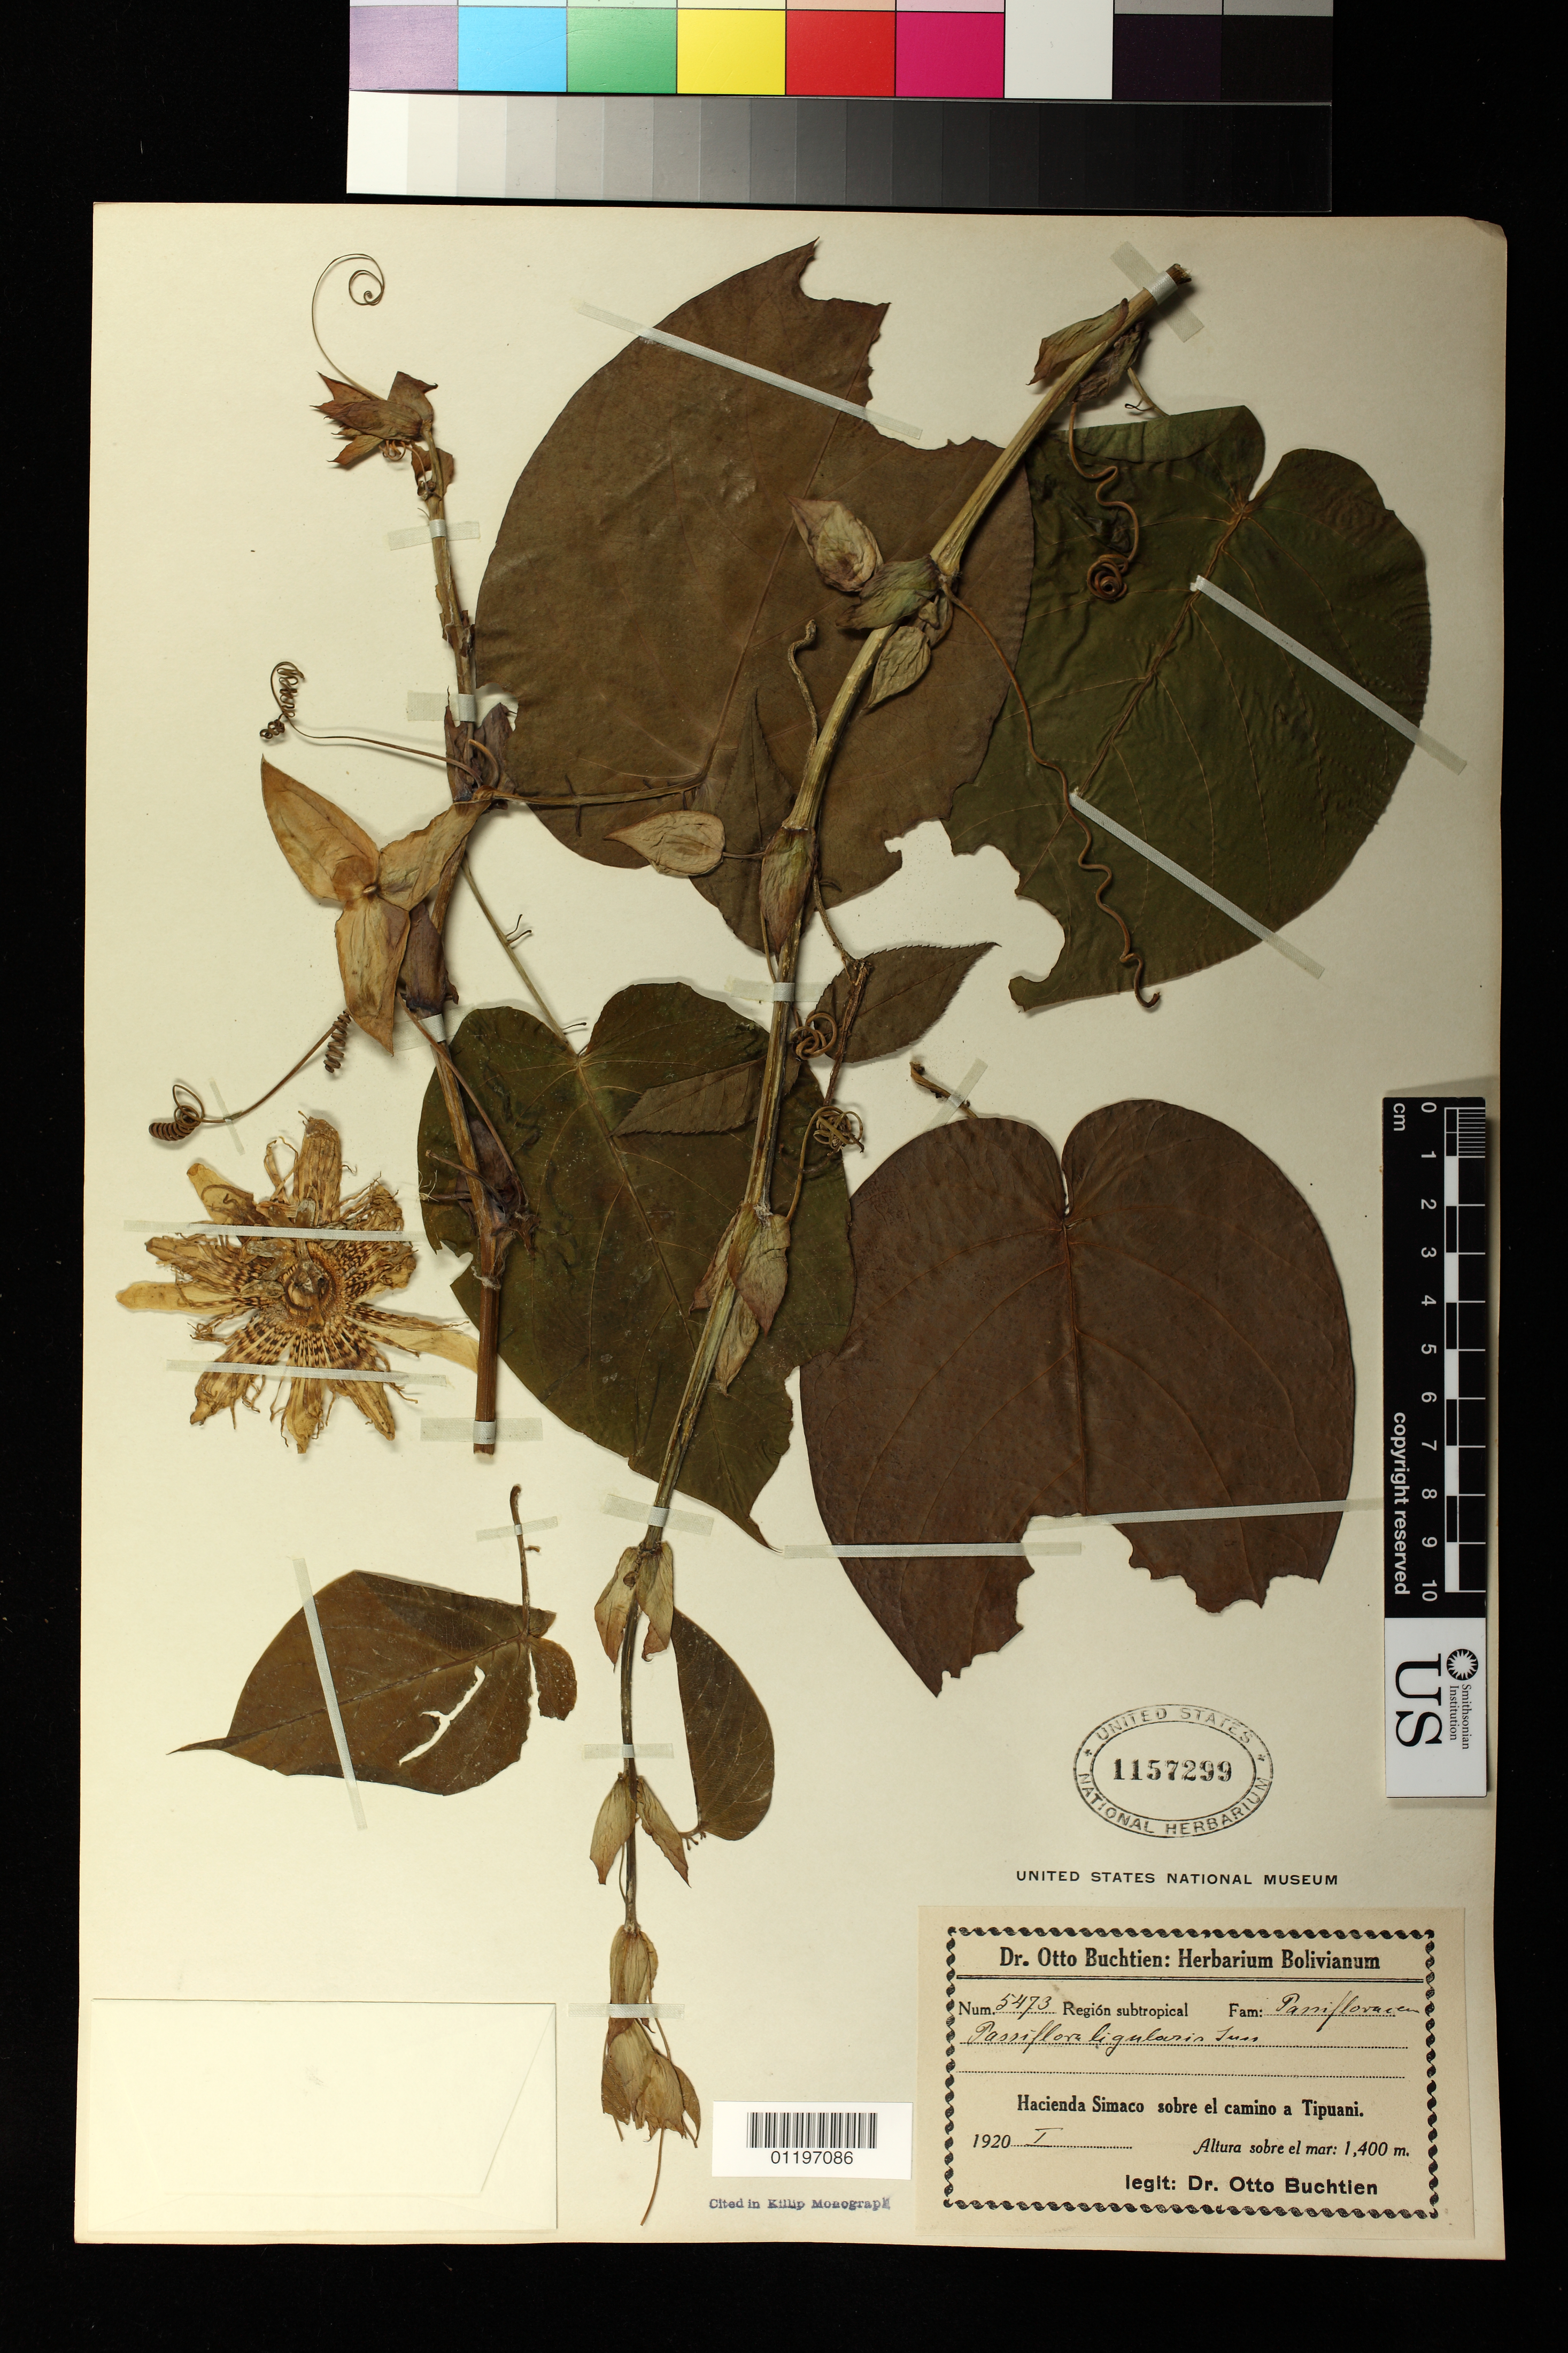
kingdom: Plantae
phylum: Tracheophyta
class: Magnoliopsida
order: Malpighiales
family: Passifloraceae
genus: Passiflora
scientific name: Passiflora ligularis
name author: Juss.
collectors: O. Buchtien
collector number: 5473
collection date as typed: Jan 1920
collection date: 1920-01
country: Bolivia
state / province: La Paz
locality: Hacienda Simaco sobre el camino a Tipuani.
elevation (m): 1400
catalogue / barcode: US 1157299